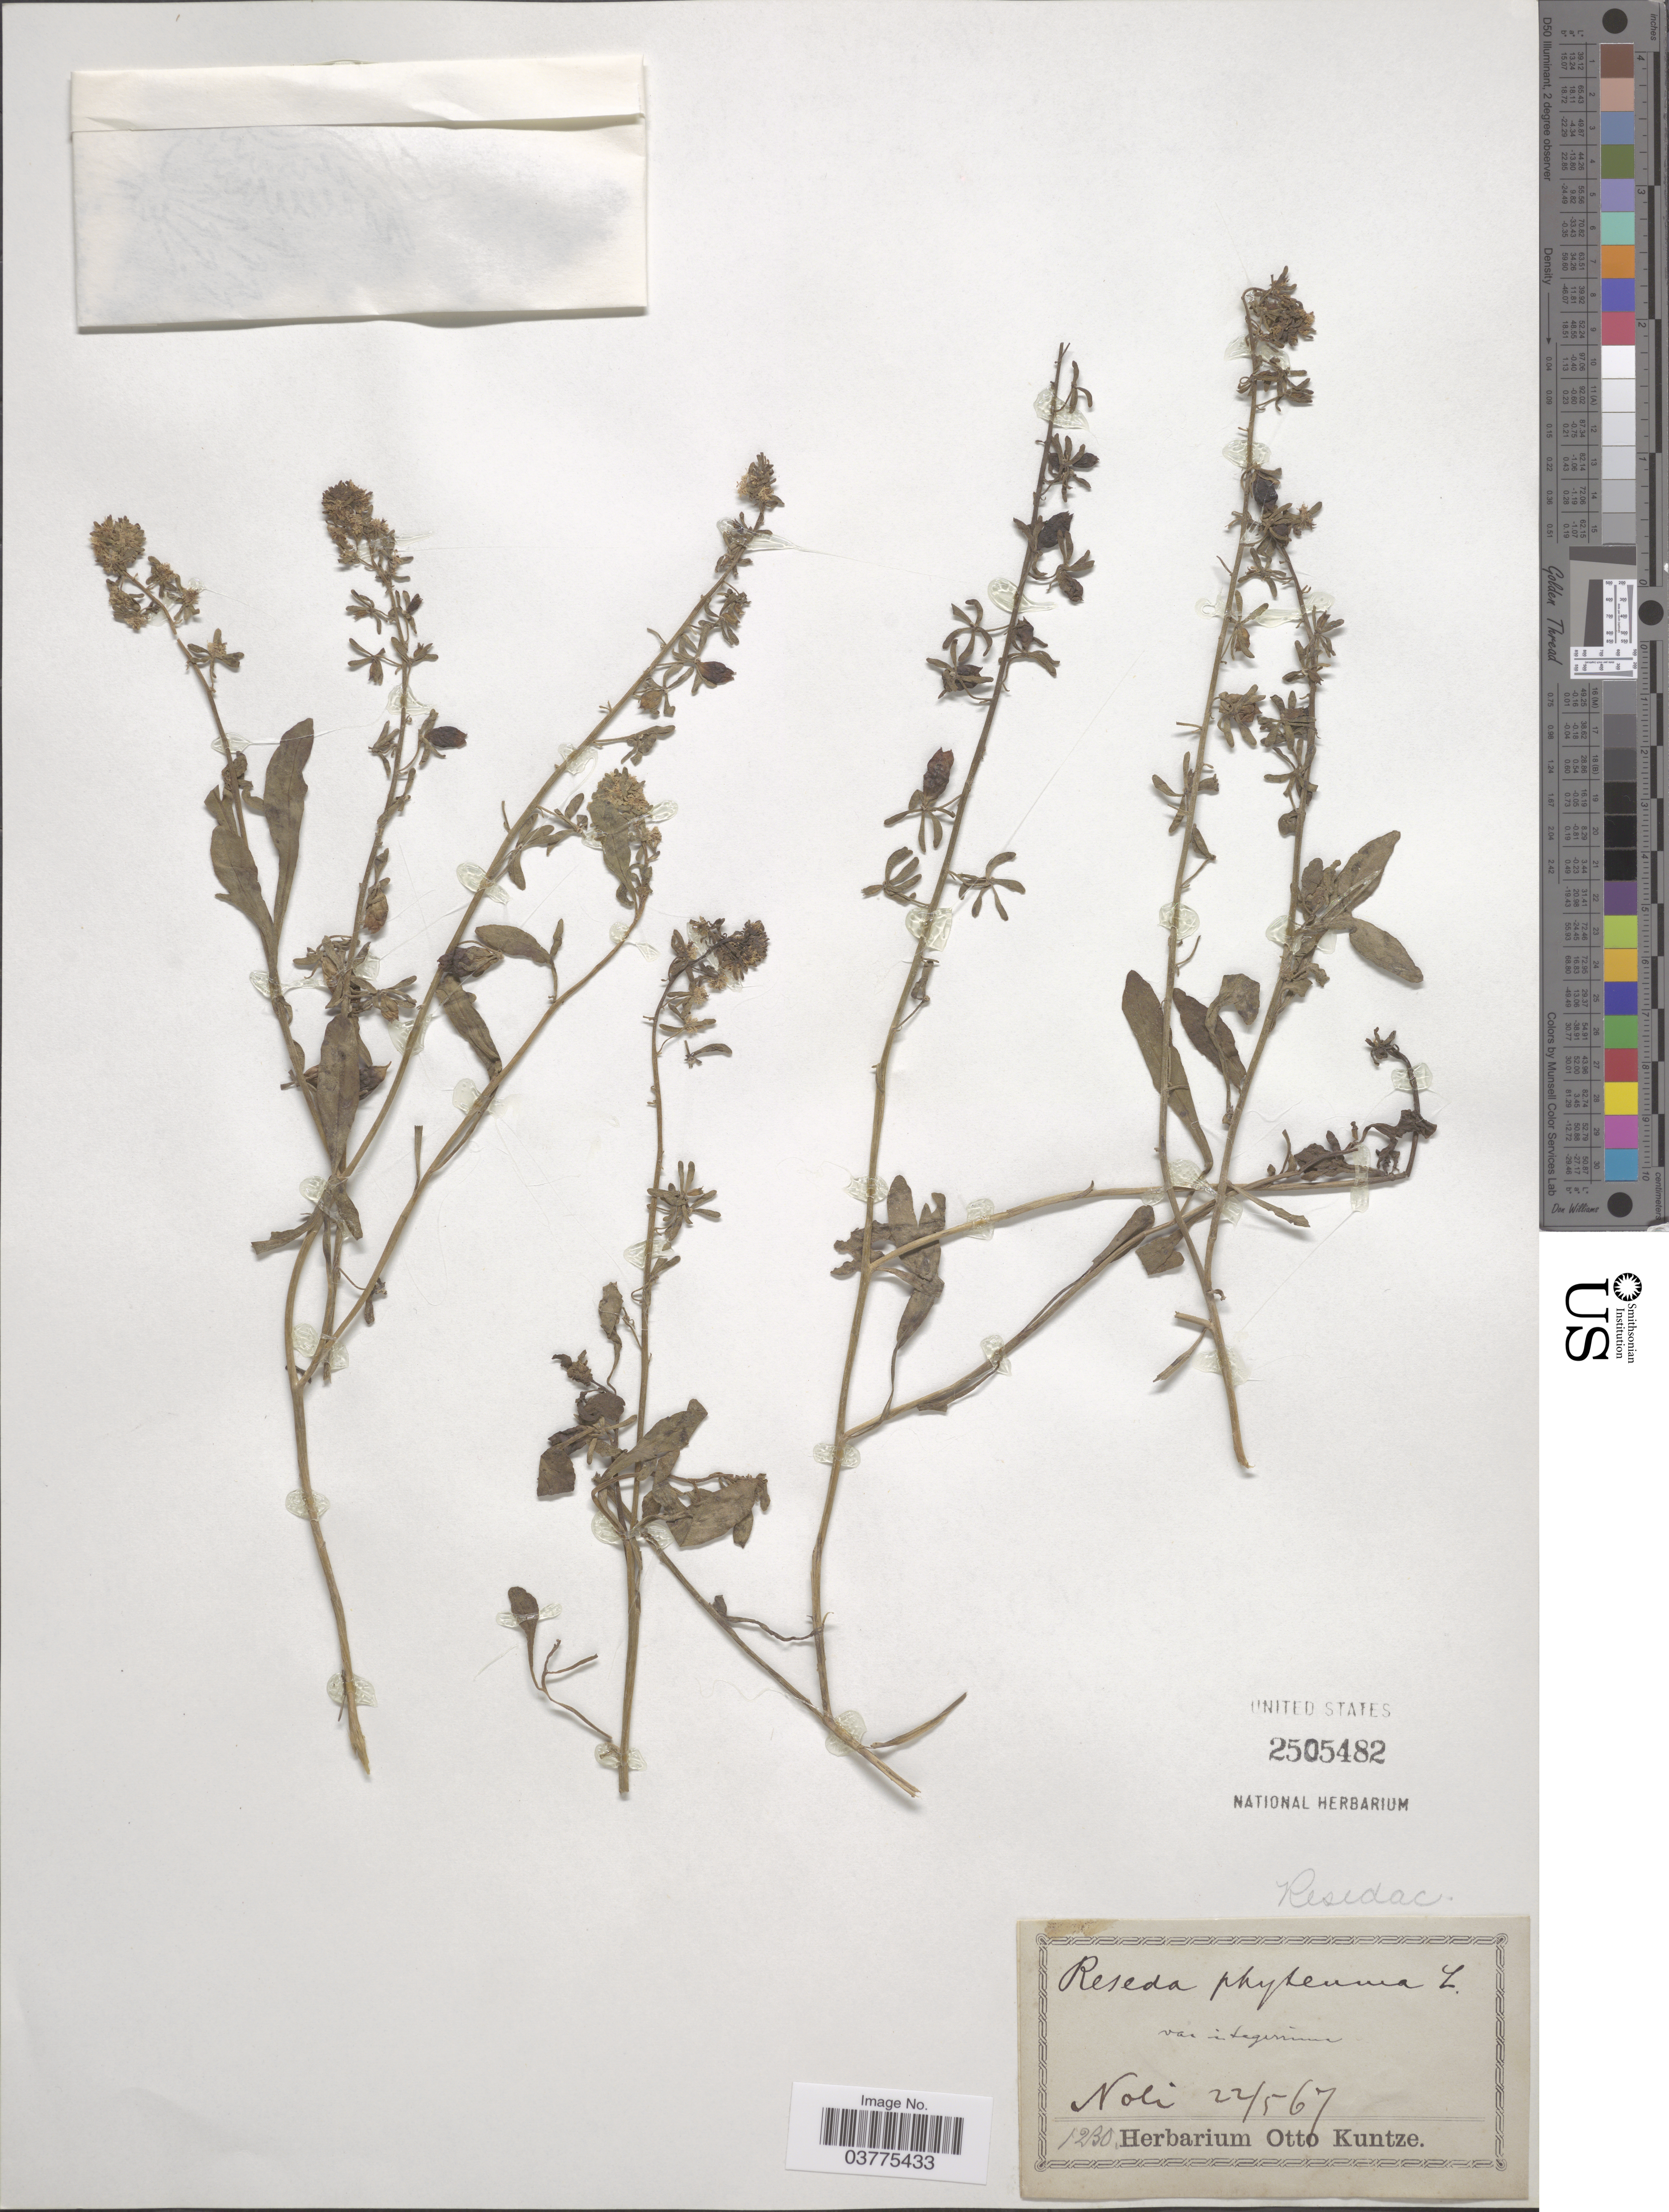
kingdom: Plantae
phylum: Tracheophyta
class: Magnoliopsida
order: Brassicales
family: Resedaceae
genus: Reseda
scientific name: Reseda phyteuma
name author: L.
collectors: ex herb. Otto Kuntze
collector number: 1230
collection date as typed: Transcribed d/m/y: 22/5/67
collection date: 1867-05-22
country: Italy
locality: Noli.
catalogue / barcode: US 2505482